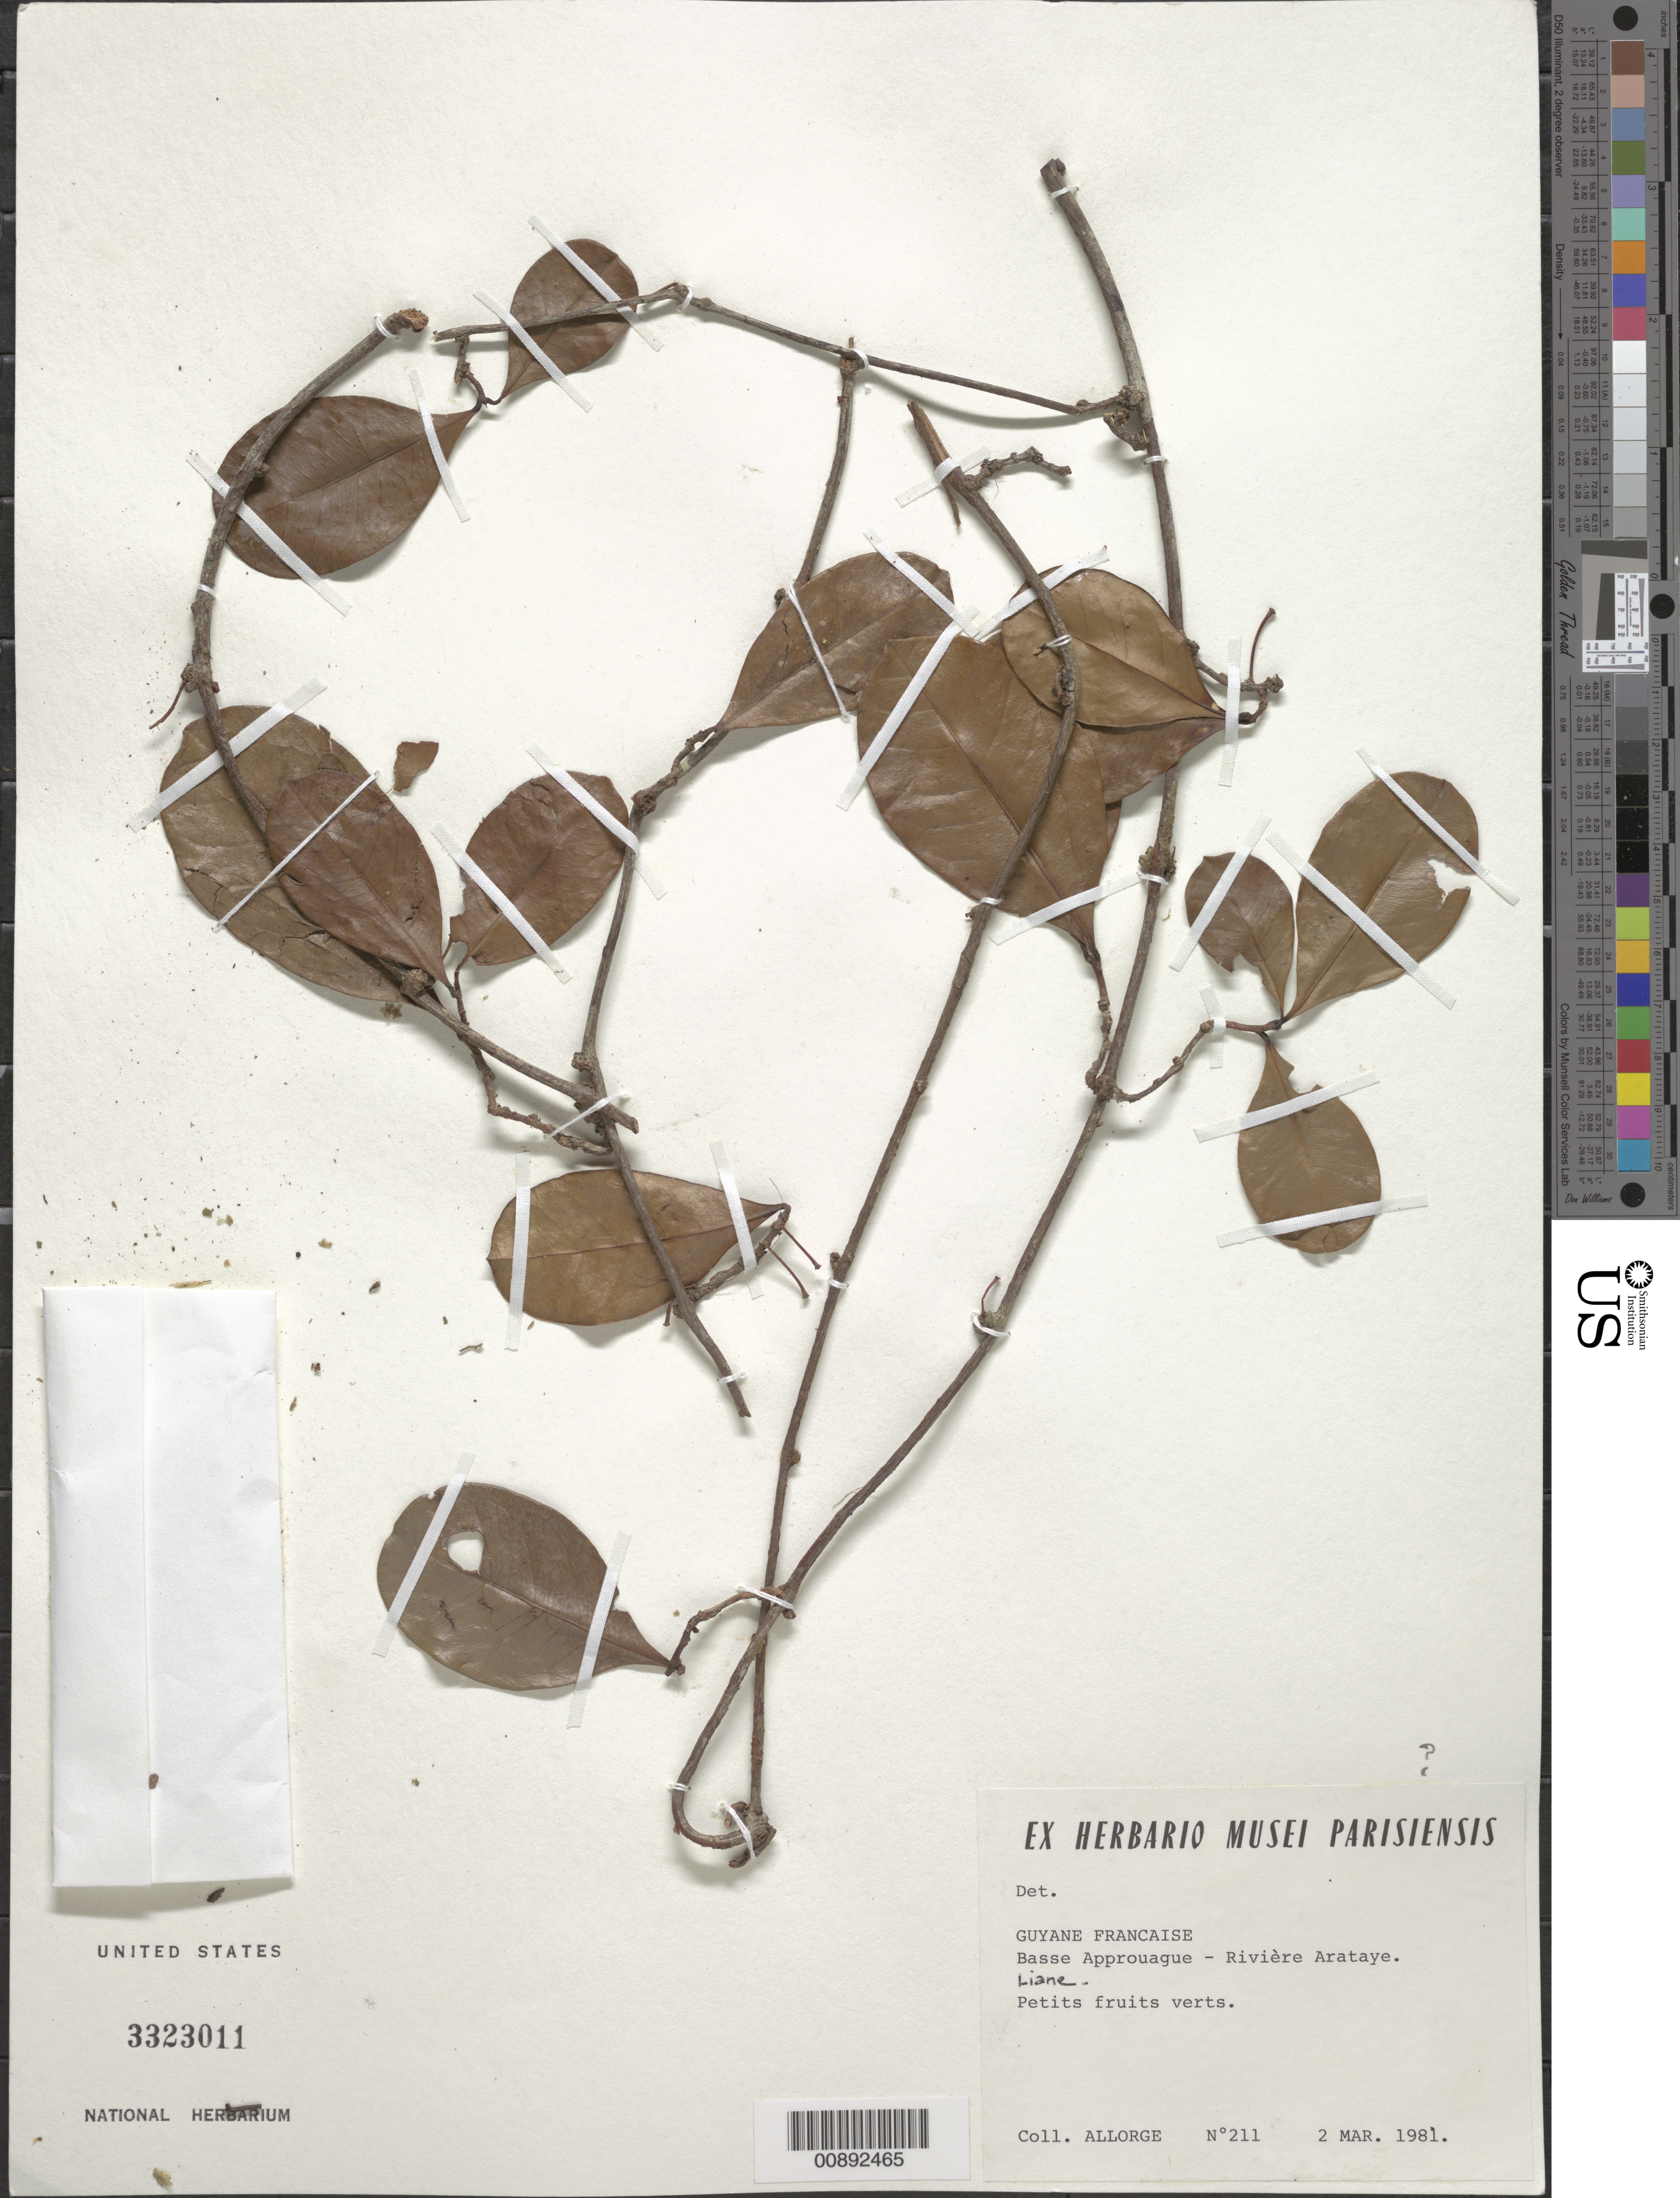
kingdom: Plantae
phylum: Tracheophyta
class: Magnoliopsida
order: Celastrales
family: Celastraceae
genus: Salacia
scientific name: Salacia multiflora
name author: (Lam.) DC.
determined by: Acevedo-Rodriguez, P., (US), Smithsonian Institution - National Museum of Natural History (UNITED STATES)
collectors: L. Allorge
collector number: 211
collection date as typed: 2-Mar-81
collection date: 1981-03-02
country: French Guiana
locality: Basse Approuague, Riviere Arataye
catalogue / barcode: US 3323011